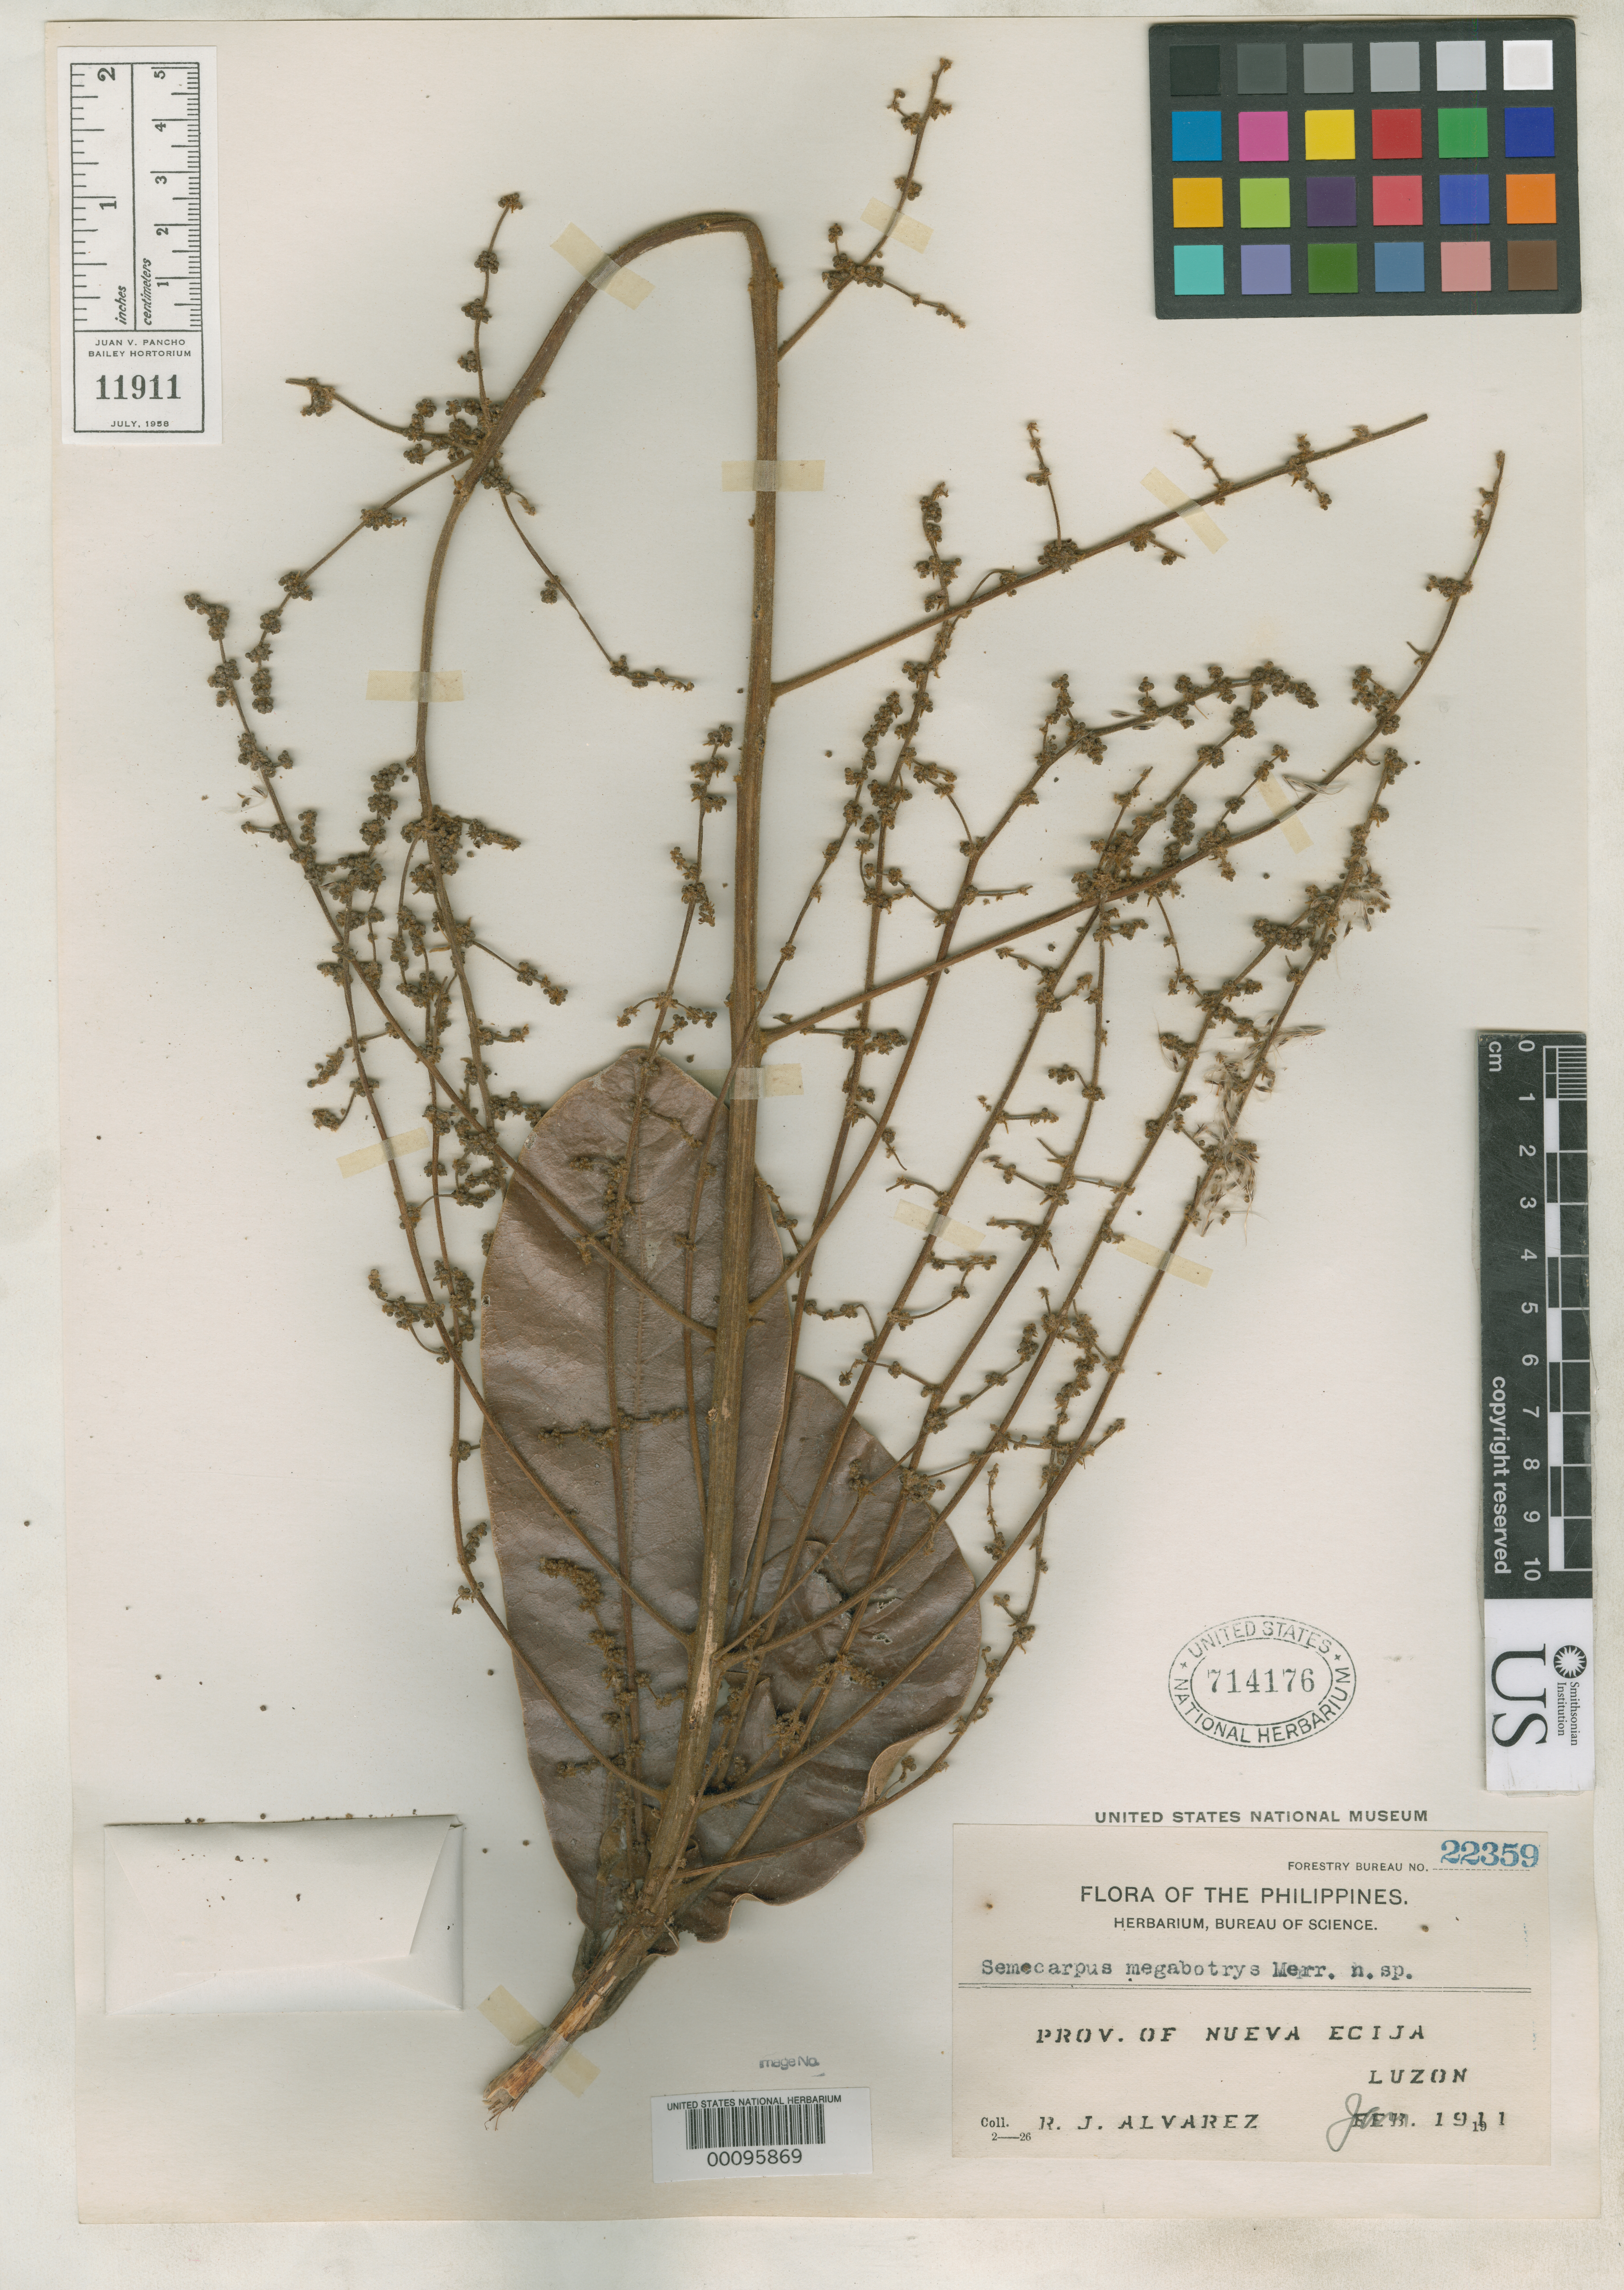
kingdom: Plantae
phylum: Tracheophyta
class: Magnoliopsida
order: Sapindales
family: Anacardiaceae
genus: Semecarpus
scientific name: Semecarpus megabotrys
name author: Merr.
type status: Isotype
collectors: R. Alvarez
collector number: For. Bur. 22359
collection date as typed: Jan 1911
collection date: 1911-01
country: Philippines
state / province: Cagayan Valley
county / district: Nueva Vizcaya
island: Luzon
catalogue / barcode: US 714176